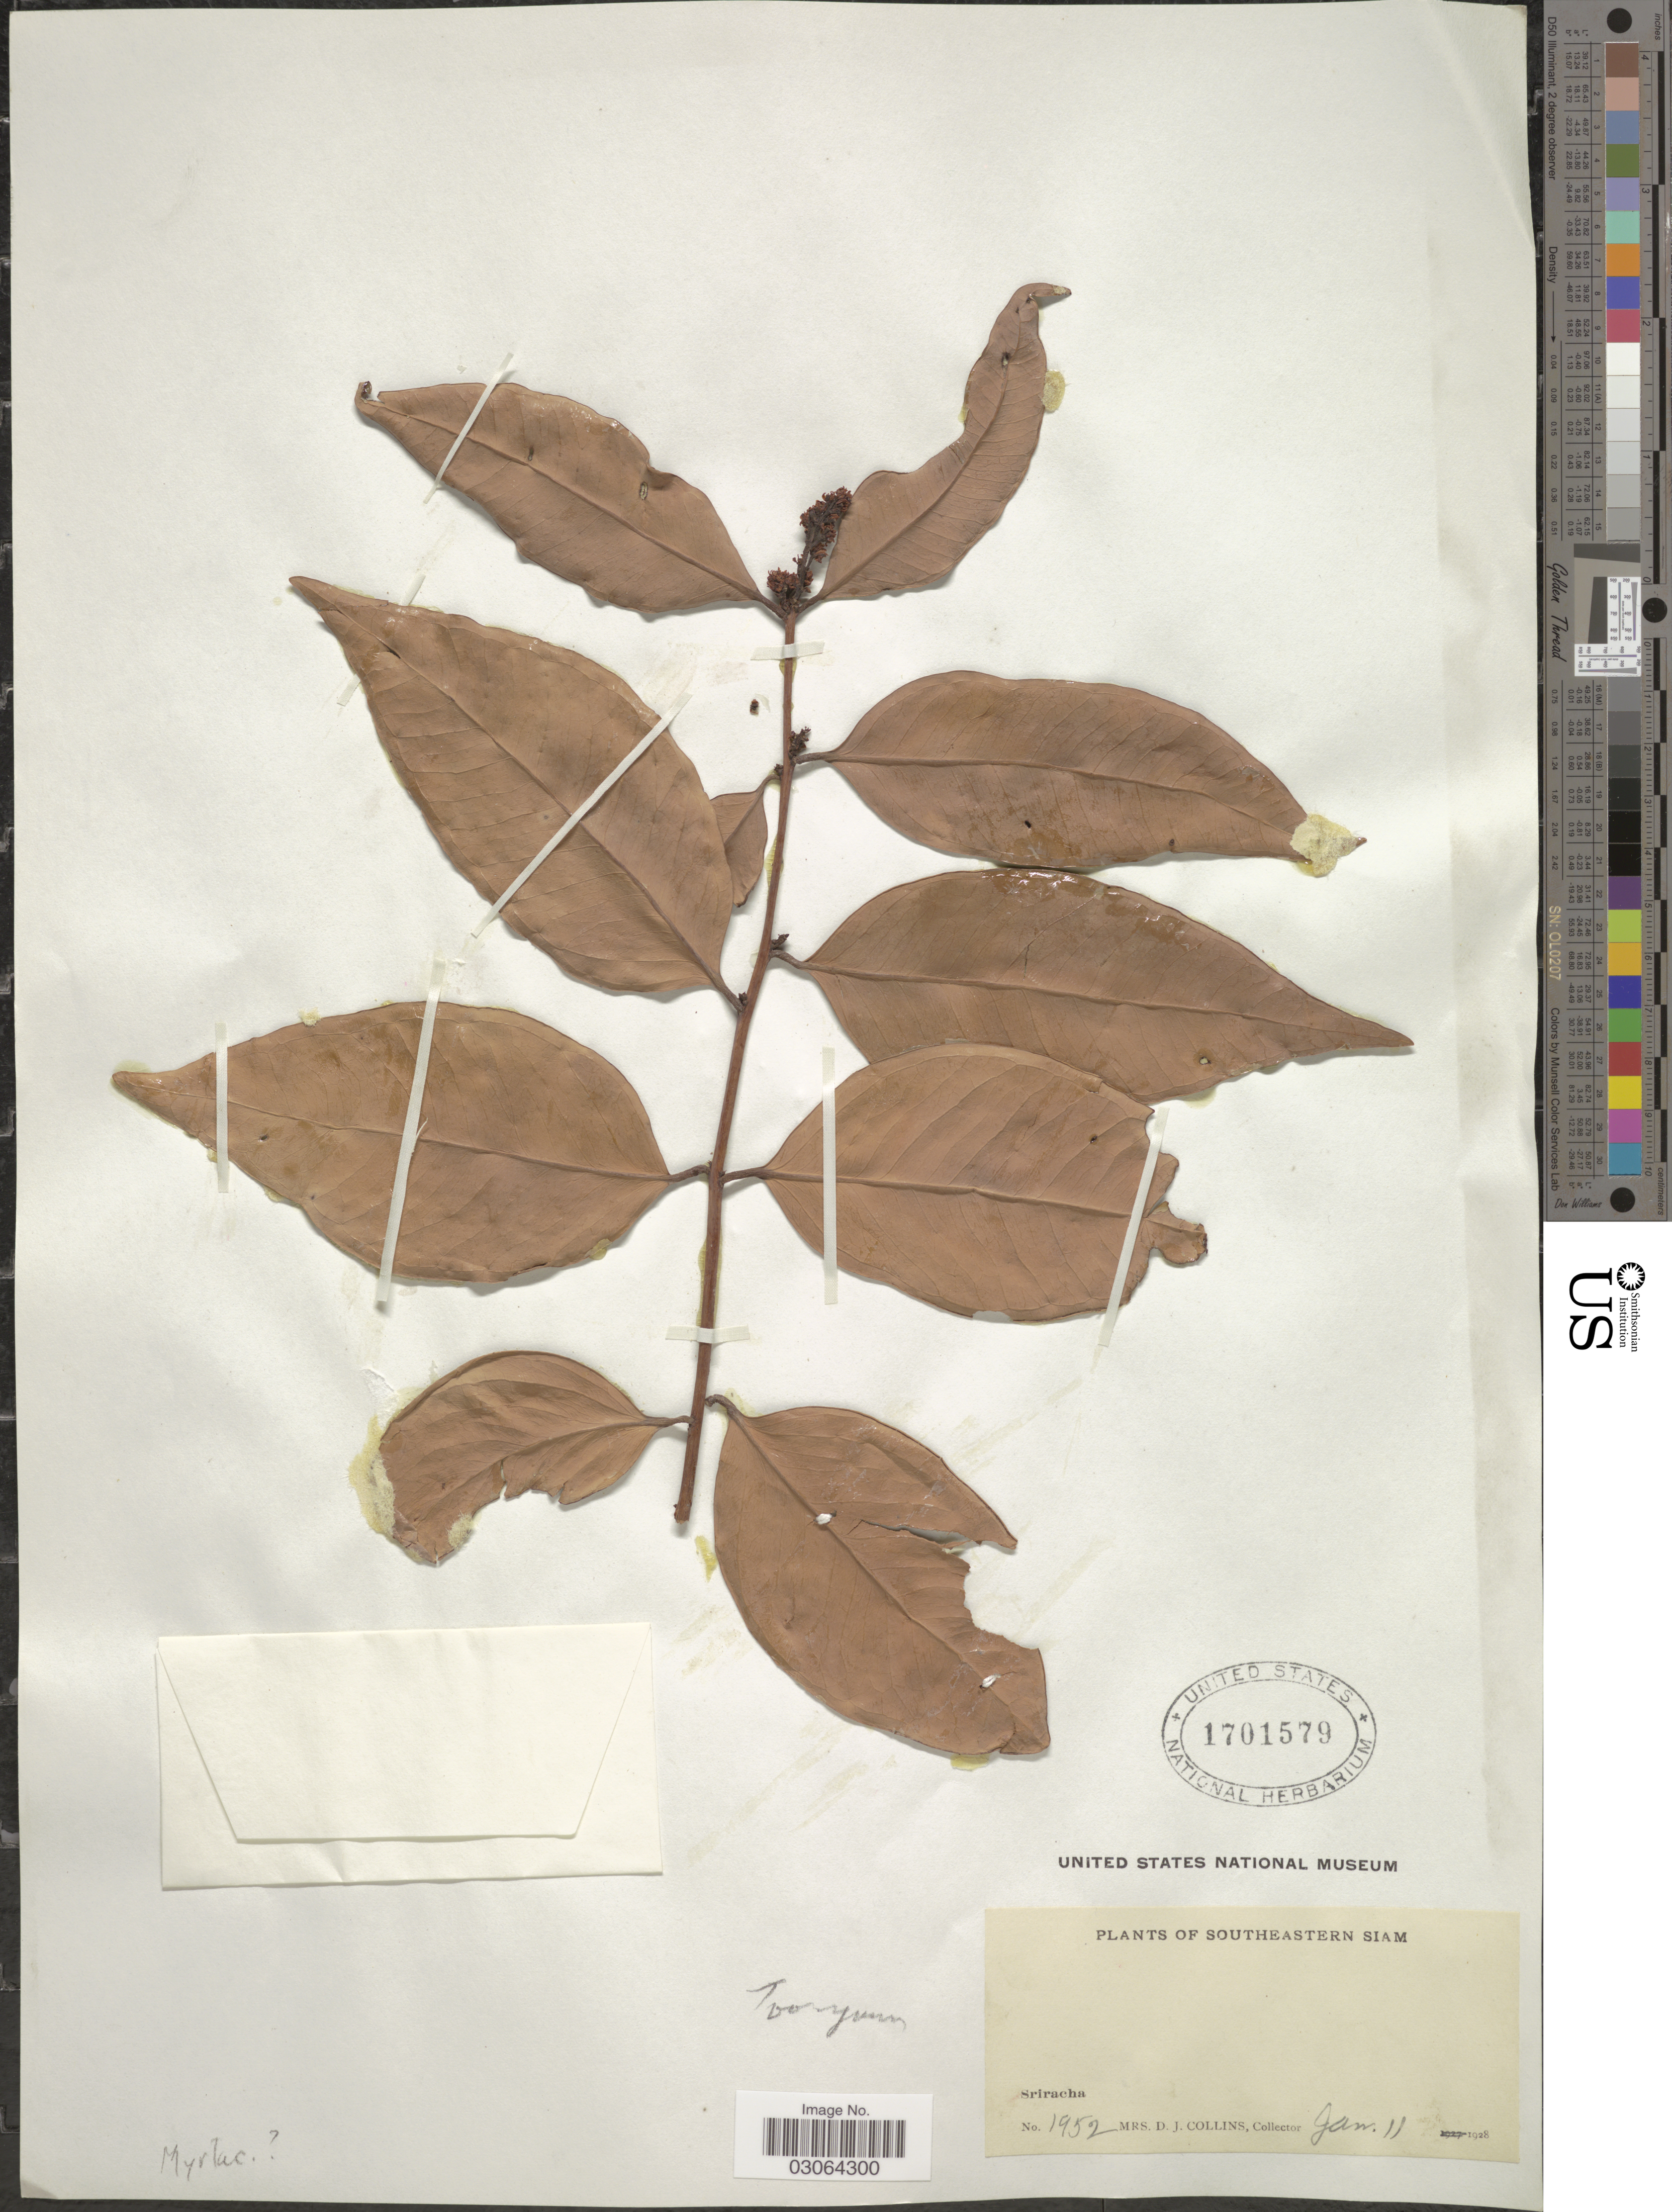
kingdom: Plantae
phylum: Tracheophyta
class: Magnoliopsida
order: Myrtales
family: Myrtaceae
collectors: Mrs. D. J. Collins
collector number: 1952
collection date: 1928-01-11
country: Thailand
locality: Southeastern Siam, Sriracha.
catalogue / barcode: US 1701579